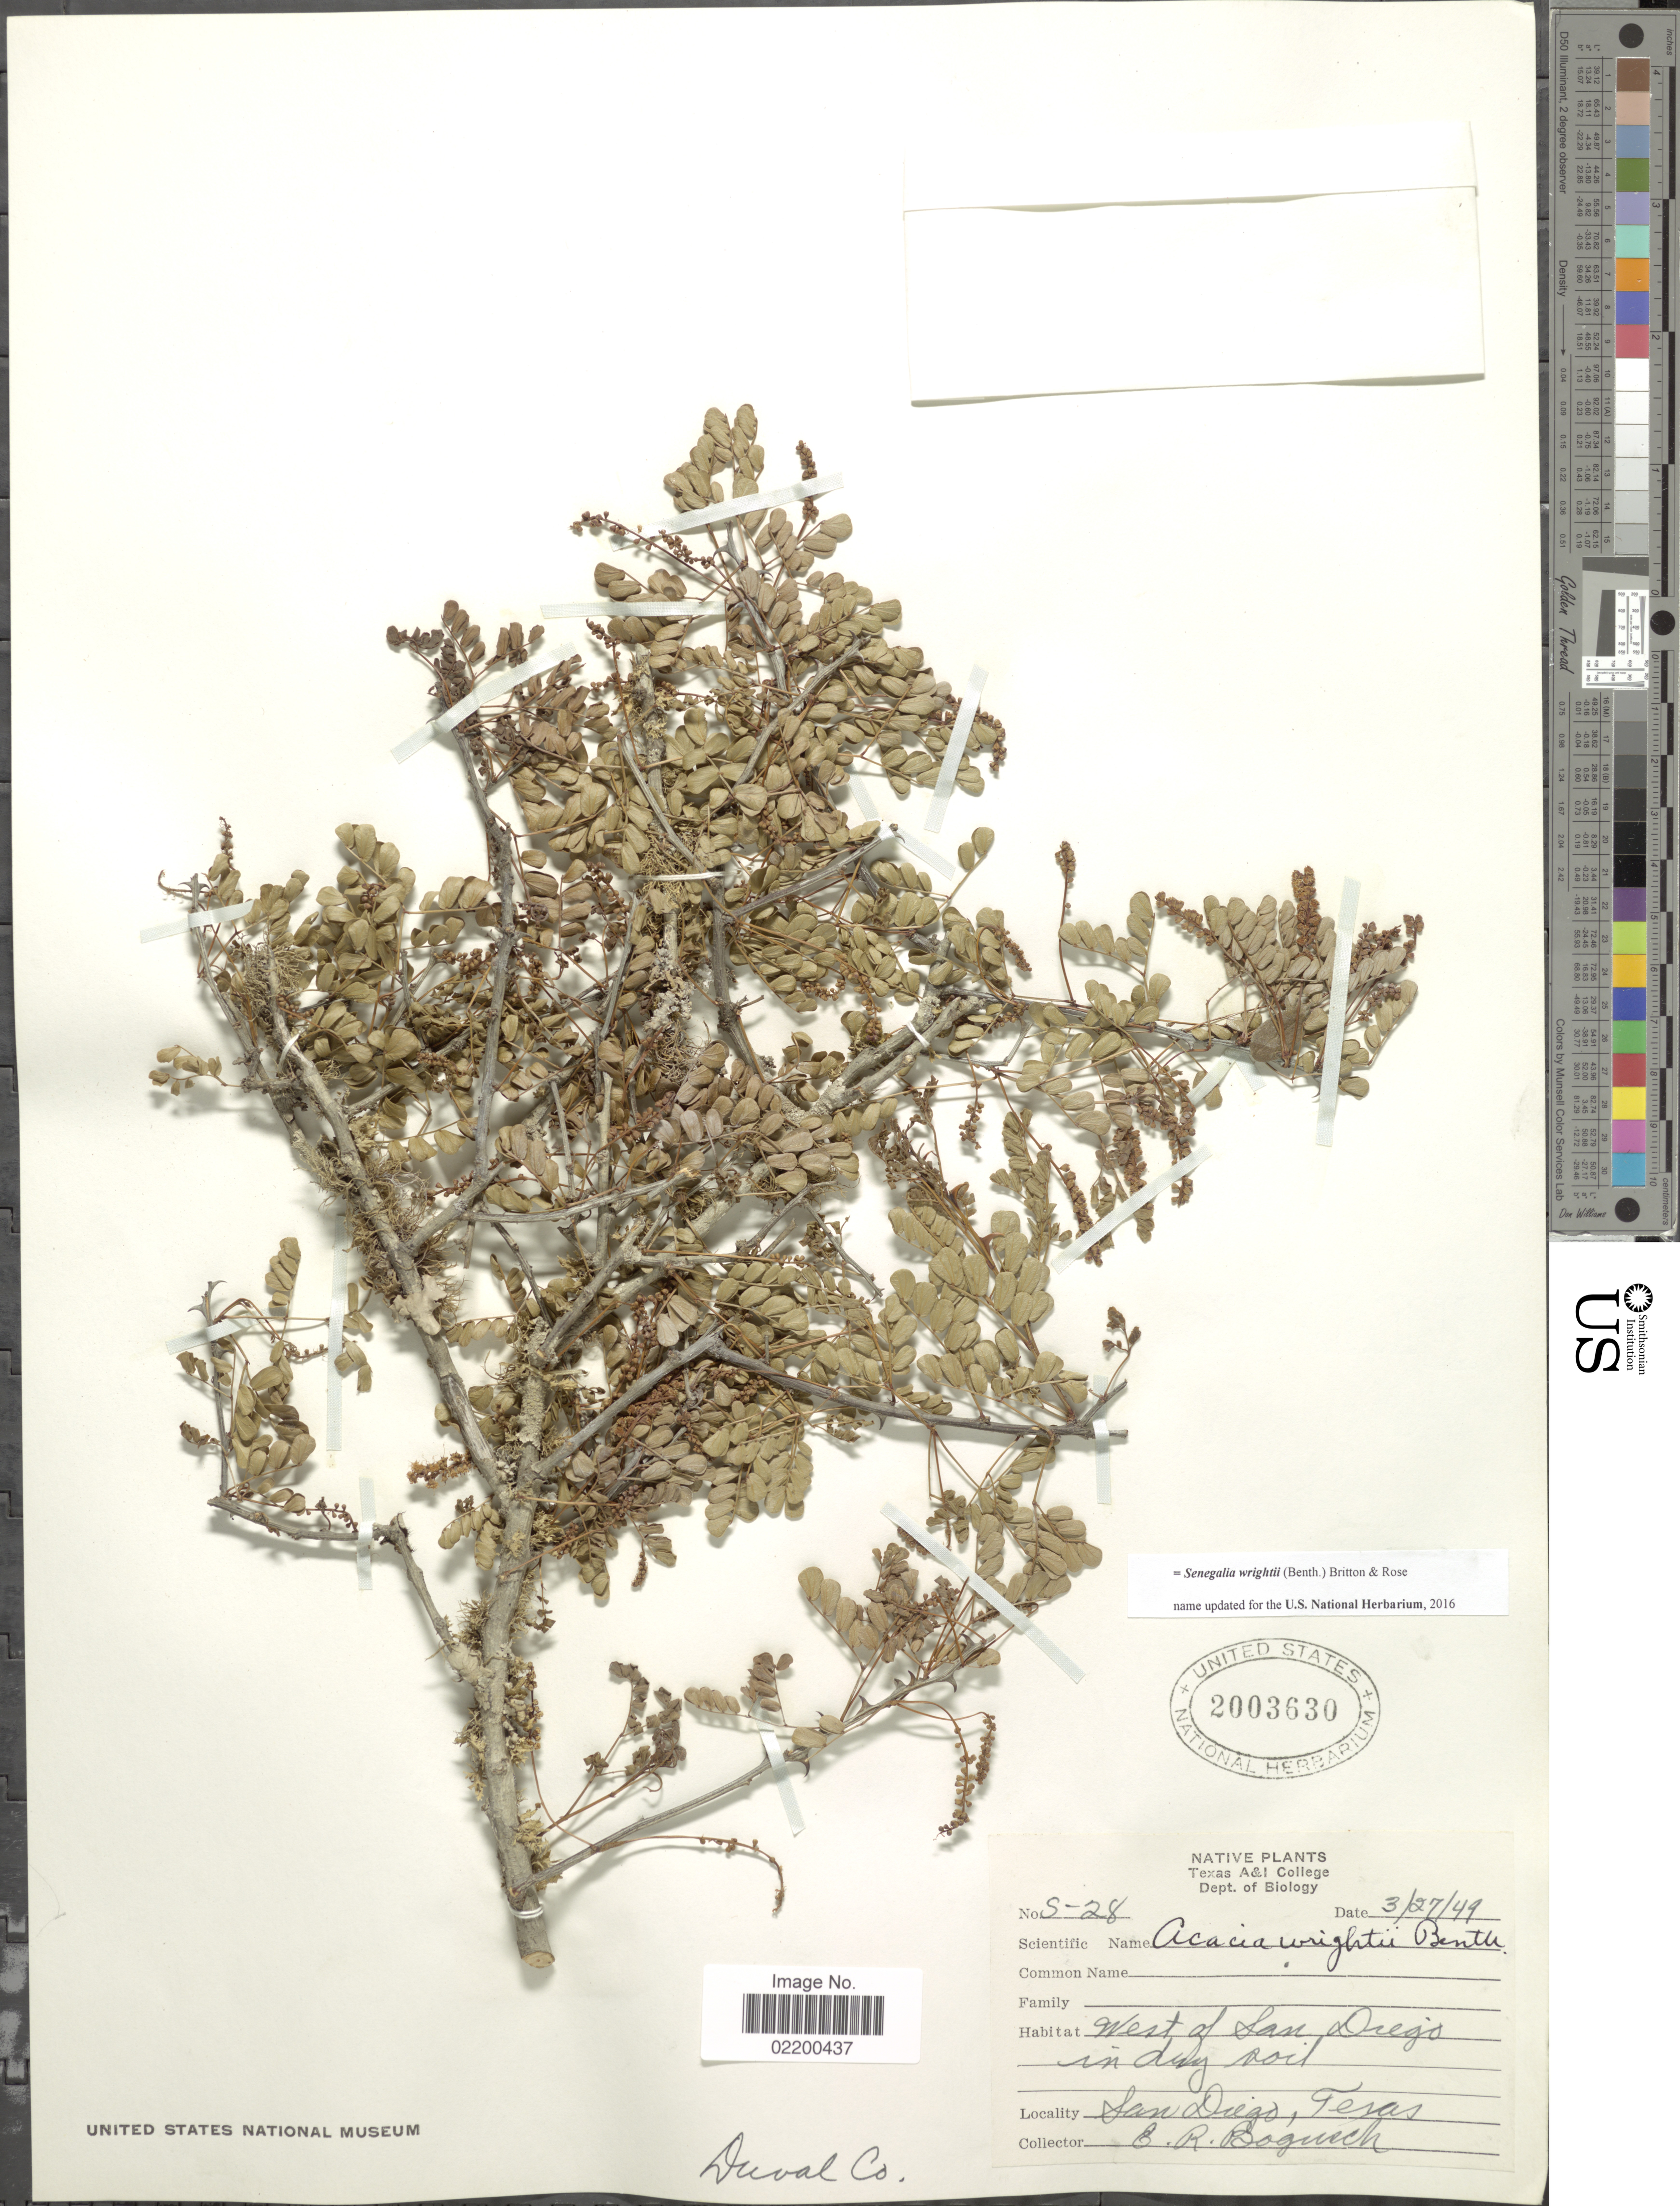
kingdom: Plantae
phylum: Tracheophyta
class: Magnoliopsida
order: Fabales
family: Fabaceae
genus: Senegalia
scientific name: Senegalia wrightii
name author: (Benth.) Britton & Rose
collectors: E. Bogusch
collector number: S-28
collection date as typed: Transcribed d/m/y: 27/3/49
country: United States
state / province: Texas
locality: West of San Diego, San Diego, Texas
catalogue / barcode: US 2003630